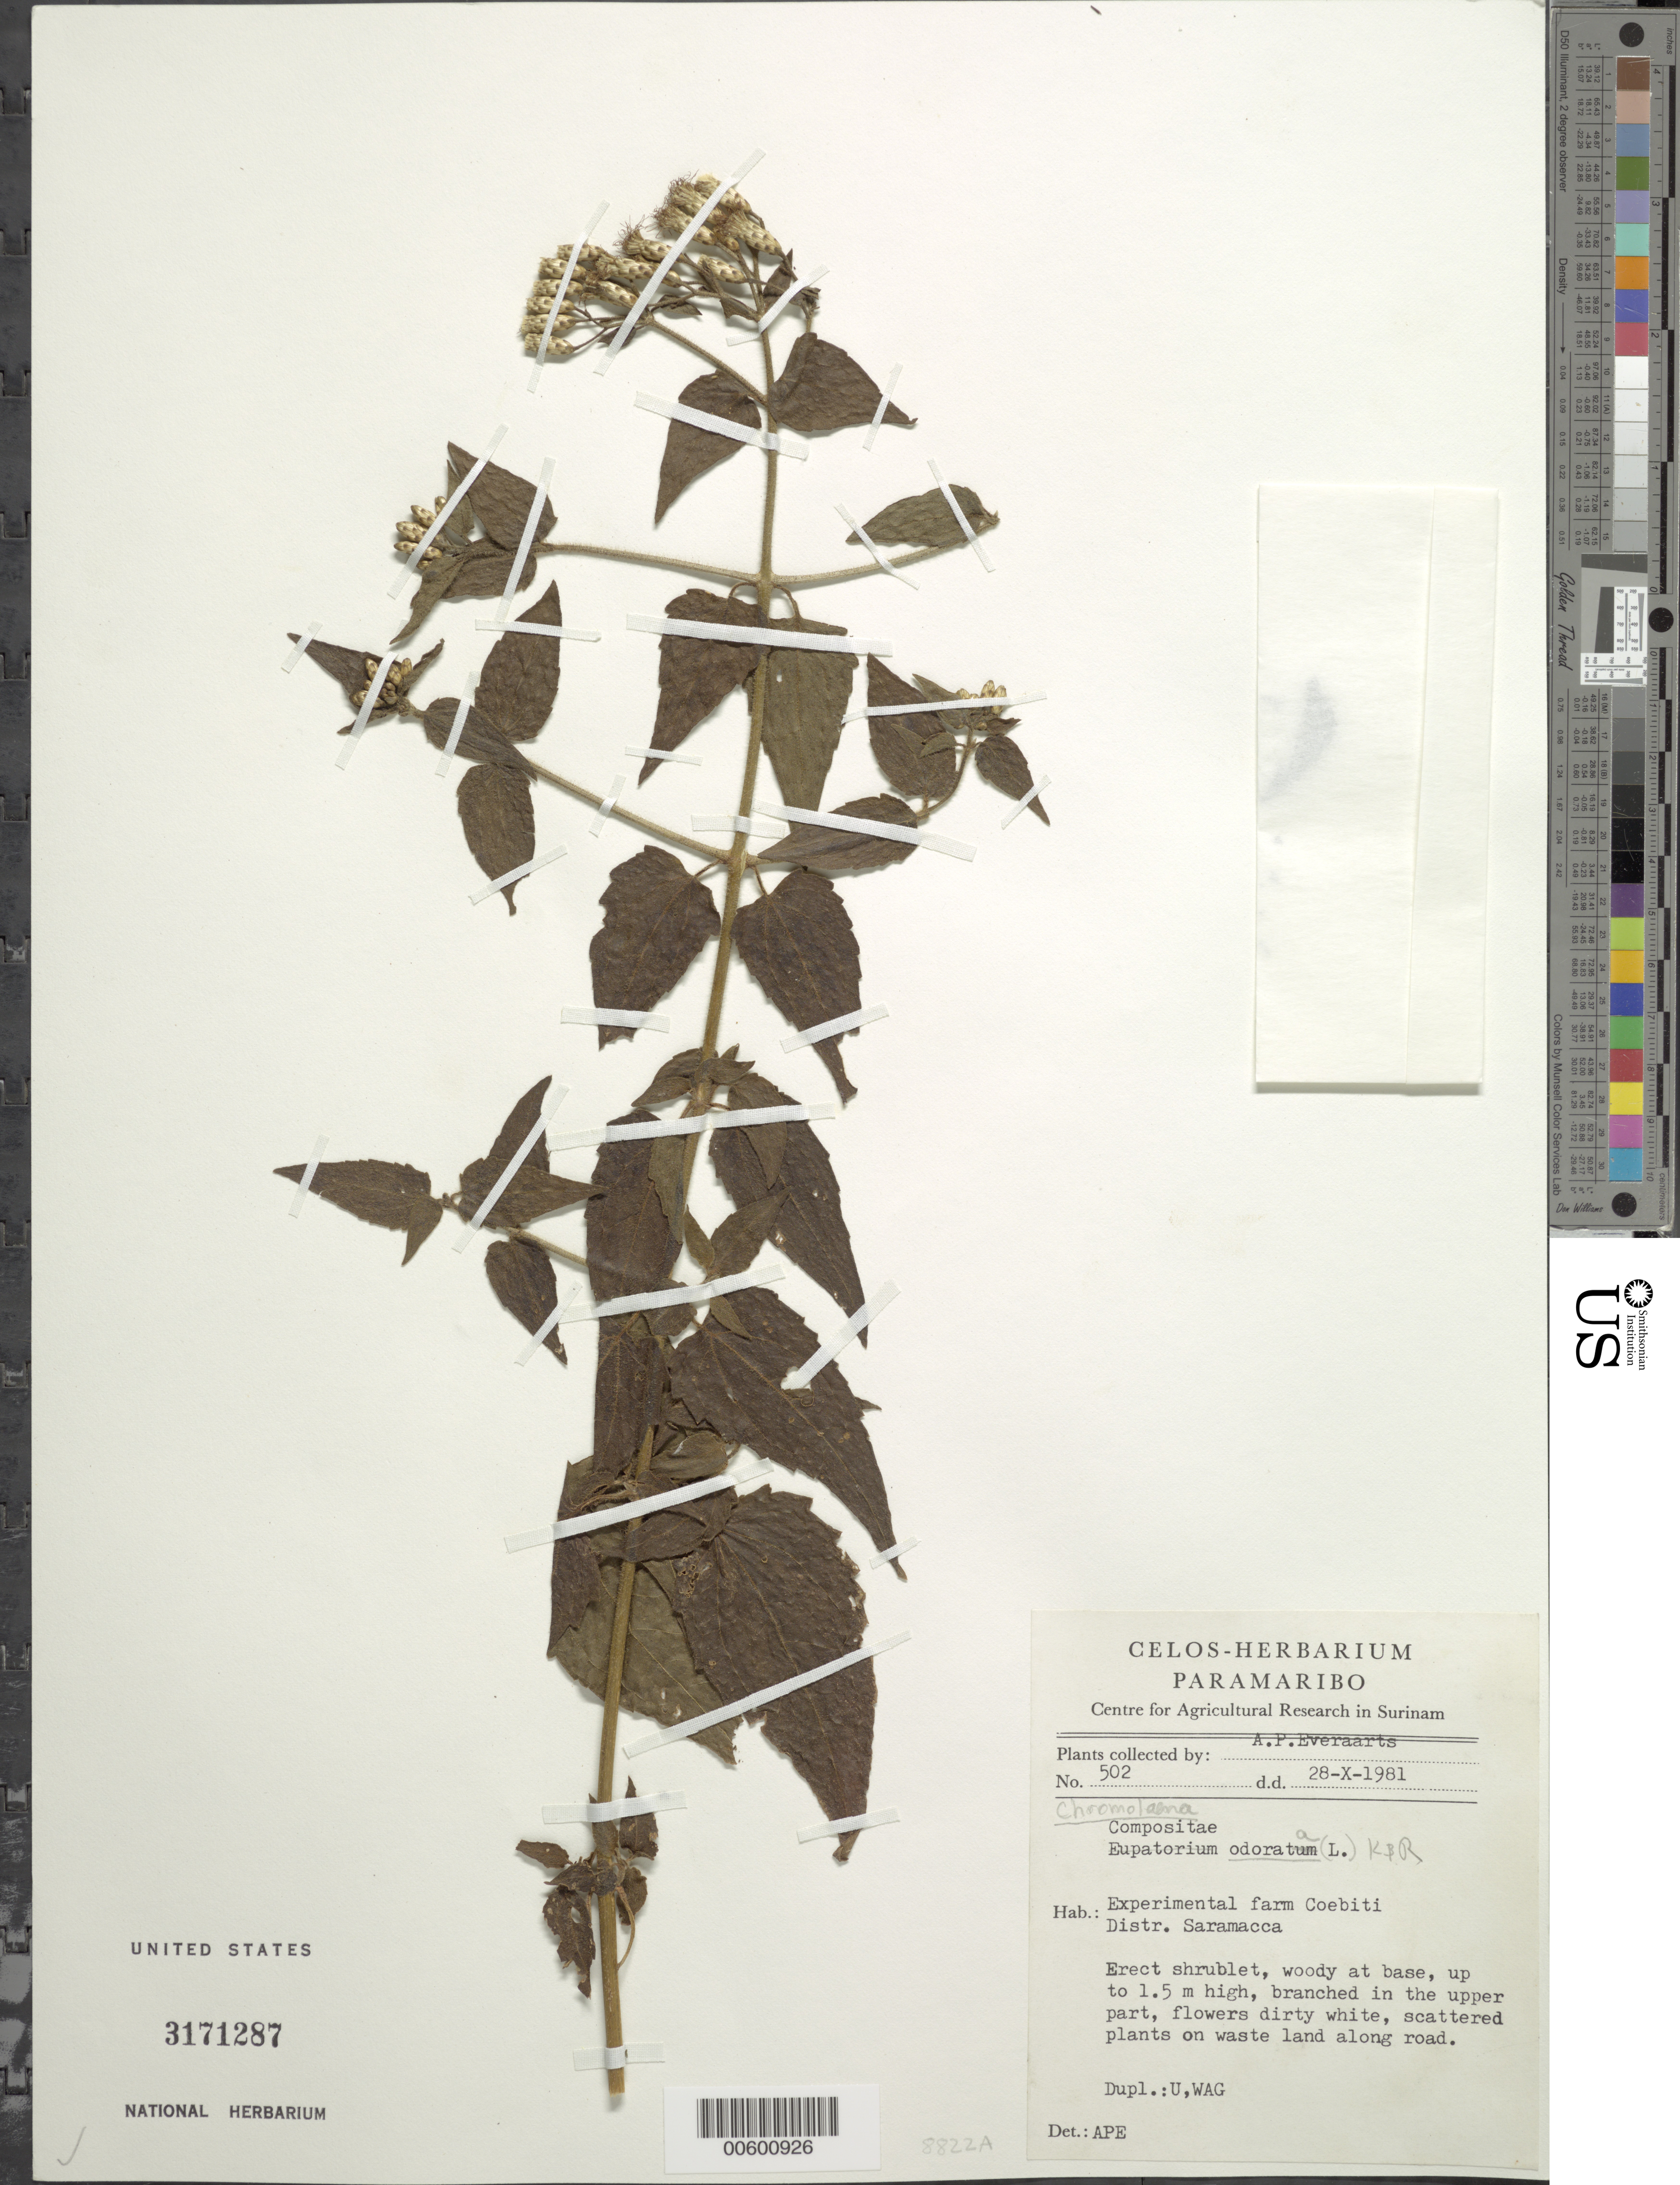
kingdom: Plantae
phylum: Tracheophyta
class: Magnoliopsida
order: Asterales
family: Asteraceae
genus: Chromolaena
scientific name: Chromolaena odorata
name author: (L.) R.M. King & H. Rob.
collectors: A. Everaarts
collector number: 502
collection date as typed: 28-Oct-81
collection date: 1981-10-28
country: Suriname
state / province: Saramacca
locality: Coebiti Experimental Farm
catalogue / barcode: US 3171287